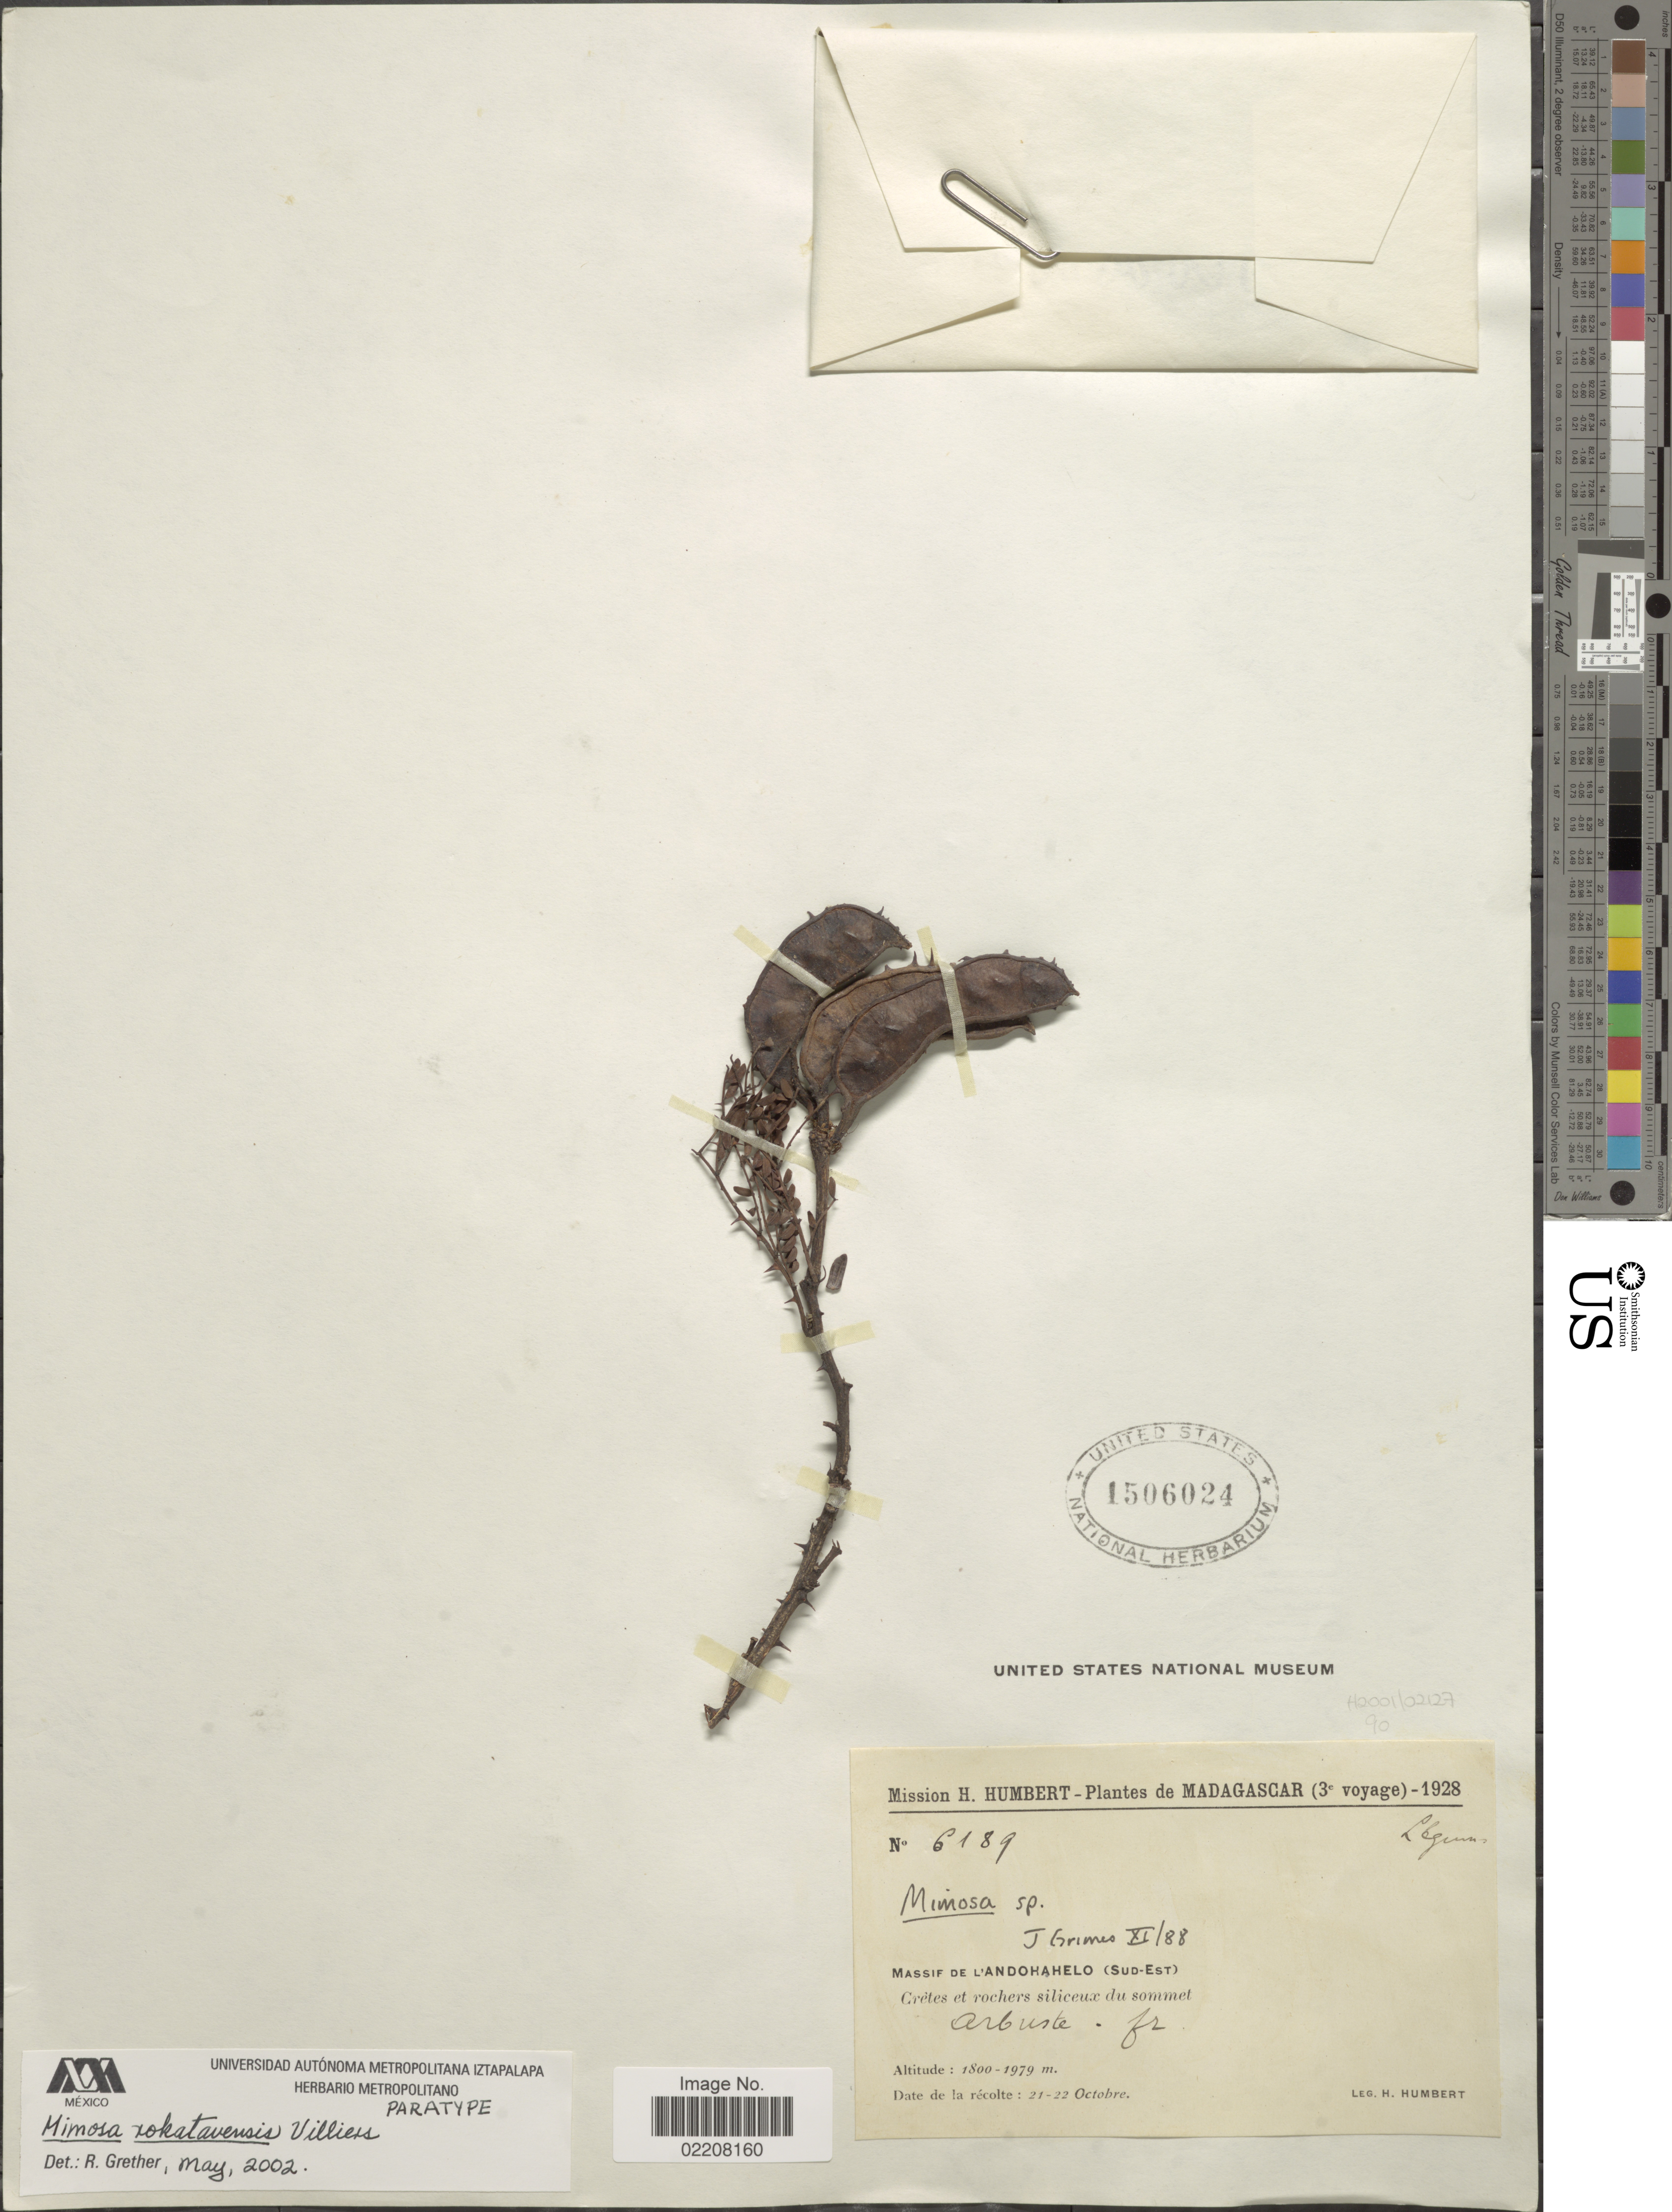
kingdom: Plantae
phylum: Tracheophyta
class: Magnoliopsida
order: Fabales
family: Fabaceae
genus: Mimosa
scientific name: Mimosa rokatavensis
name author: Villiers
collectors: H. Humbert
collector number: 6189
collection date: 1928-10-21/1928-10-22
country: Madagascar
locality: Massif de L'Andohahelo (Sud-Est)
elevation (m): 1800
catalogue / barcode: US 1506024